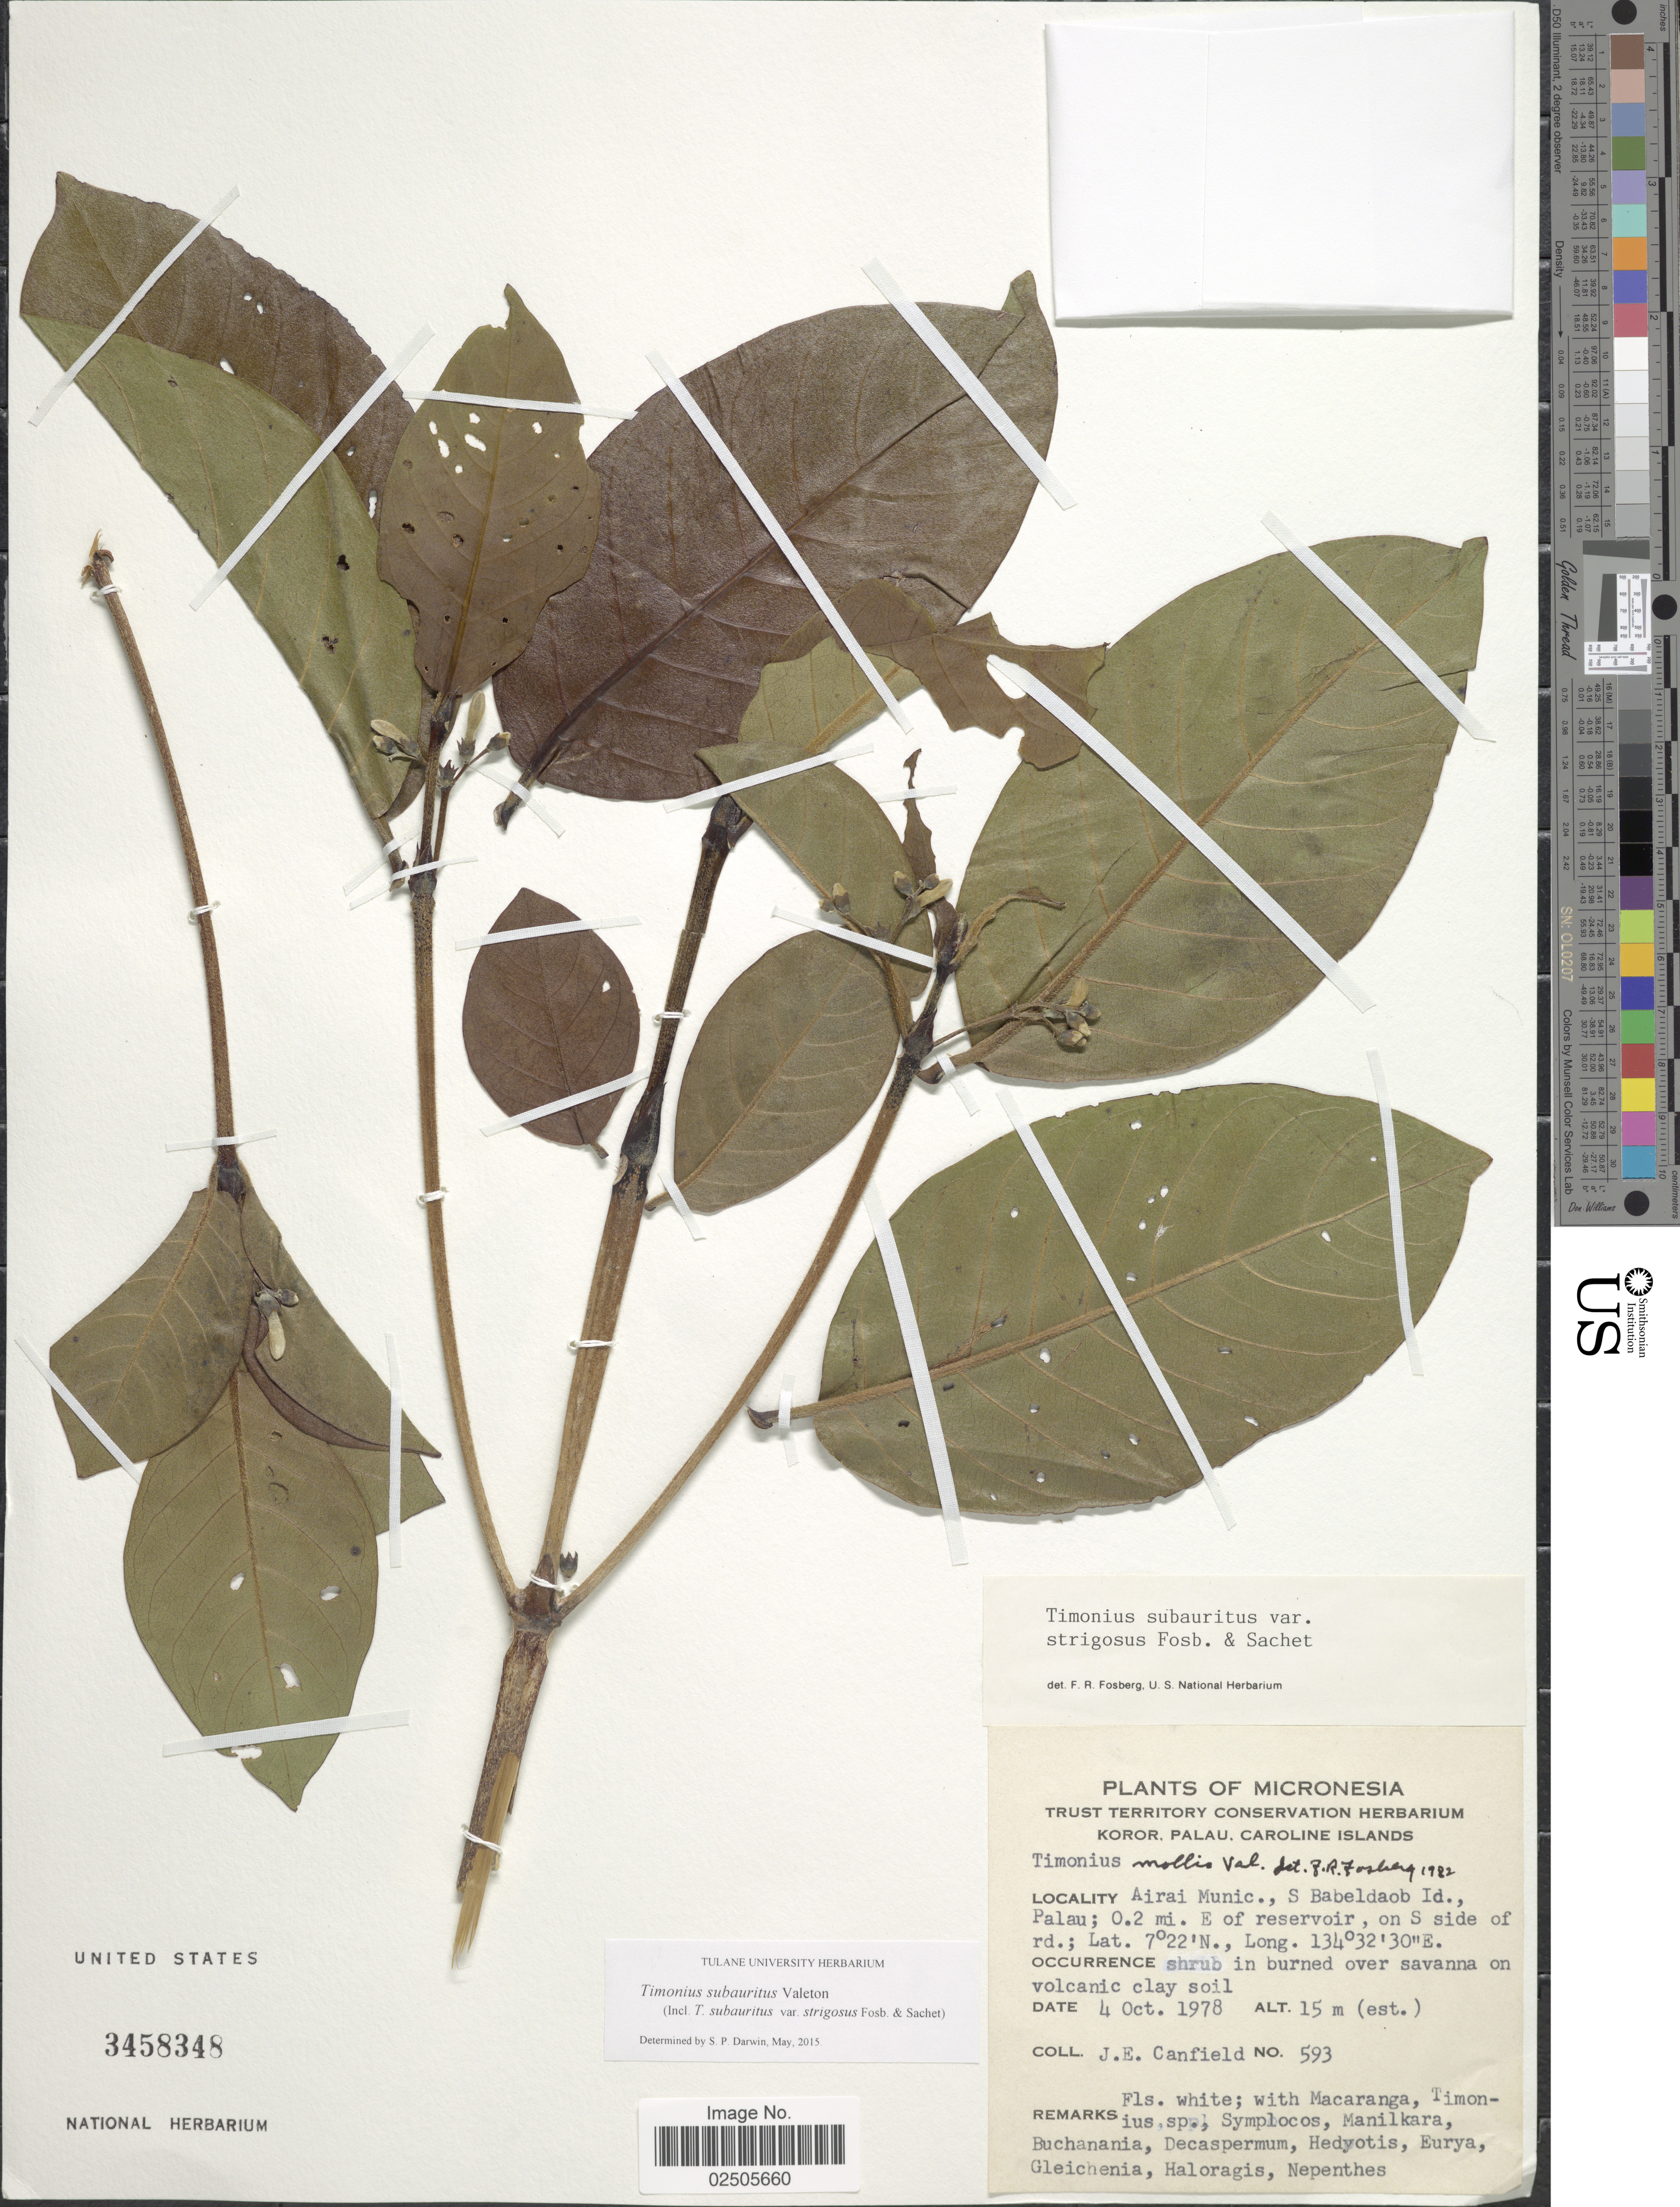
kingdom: Plantae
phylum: Tracheophyta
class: Magnoliopsida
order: Gentianales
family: Rubiaceae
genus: Timonius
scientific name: Timonius subauritus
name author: Valeton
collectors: J. E. Canfield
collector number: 593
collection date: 1978-10-04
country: Palau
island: Babeldaob [Babelthuap]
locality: Airai Munic., S Babeldaob Id., Palau; 0.2 mi. E of reservoir, on S side of rd.;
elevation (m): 15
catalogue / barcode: US 3458348